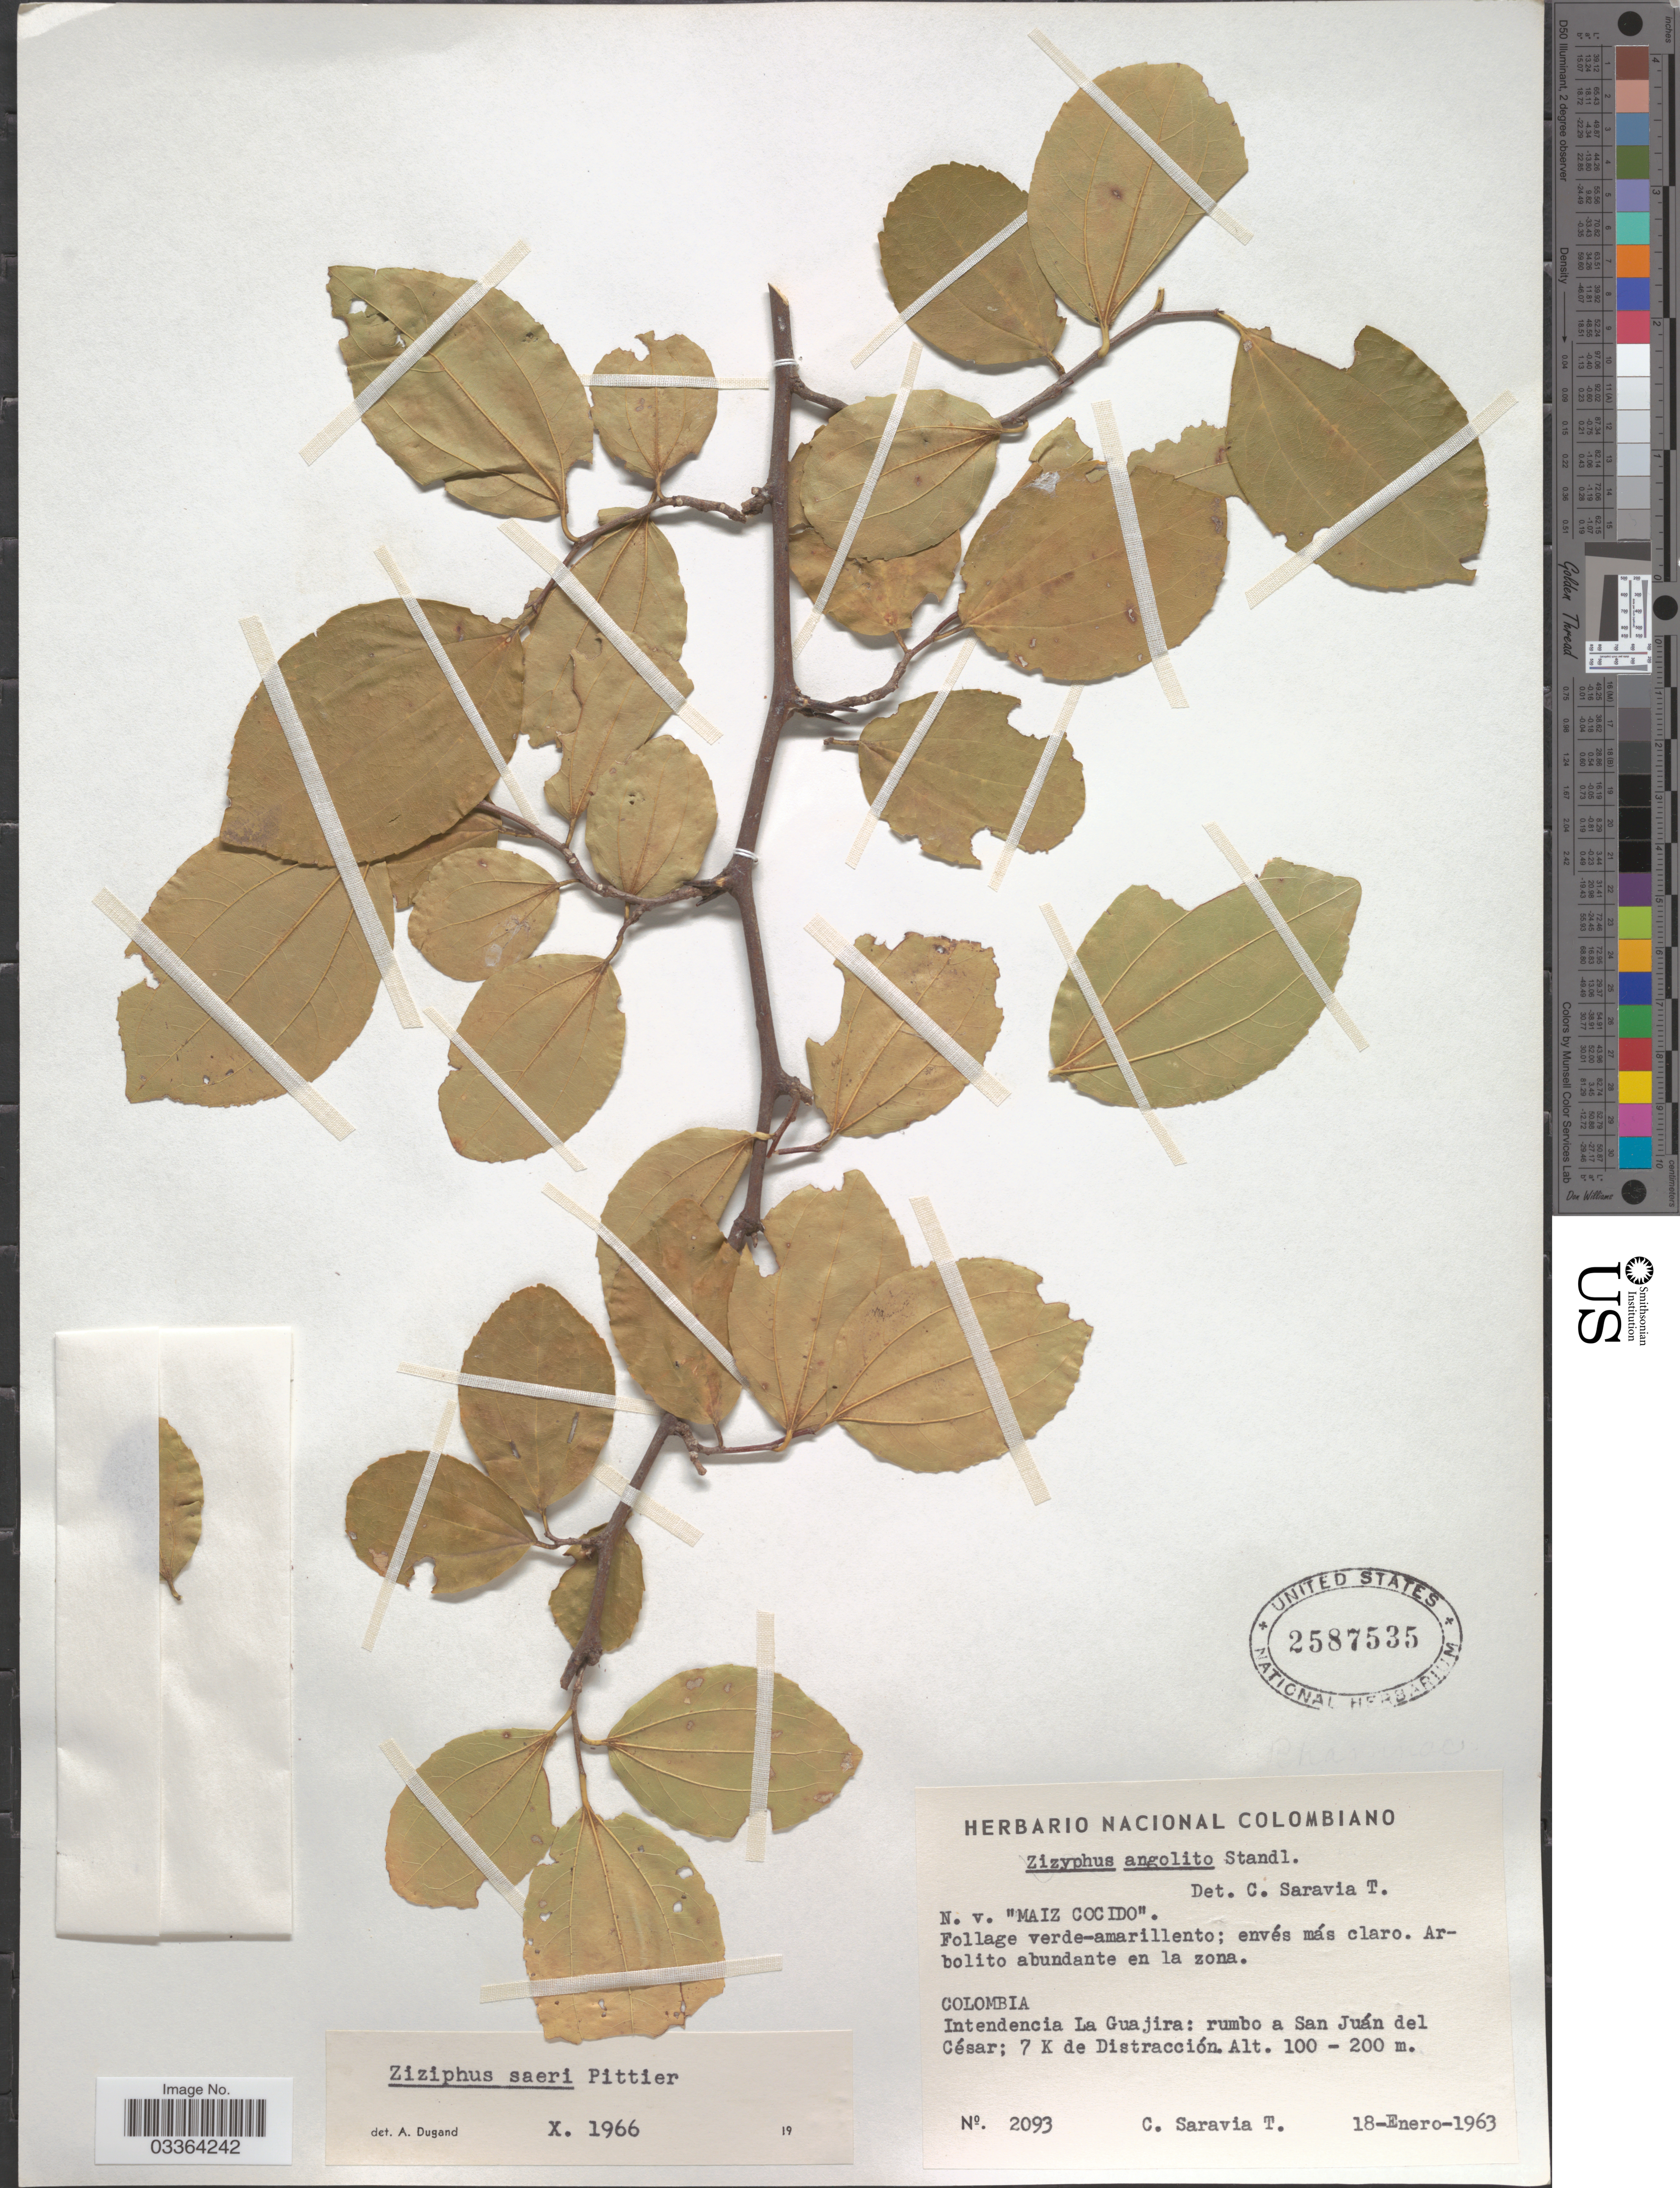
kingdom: Plantae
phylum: Tracheophyta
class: Magnoliopsida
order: Rosales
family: Rhamnaceae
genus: Sarcomphalus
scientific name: Sarcomphalus saeri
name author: (Pittier) Hauenschild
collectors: C. Saravia T.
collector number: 2093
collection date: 1963-01-18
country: Colombia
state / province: La Guajira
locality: Intendencia La Guajira: rumba a San Juán del César; 7 Km de Distracción.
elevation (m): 100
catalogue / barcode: US 2587535